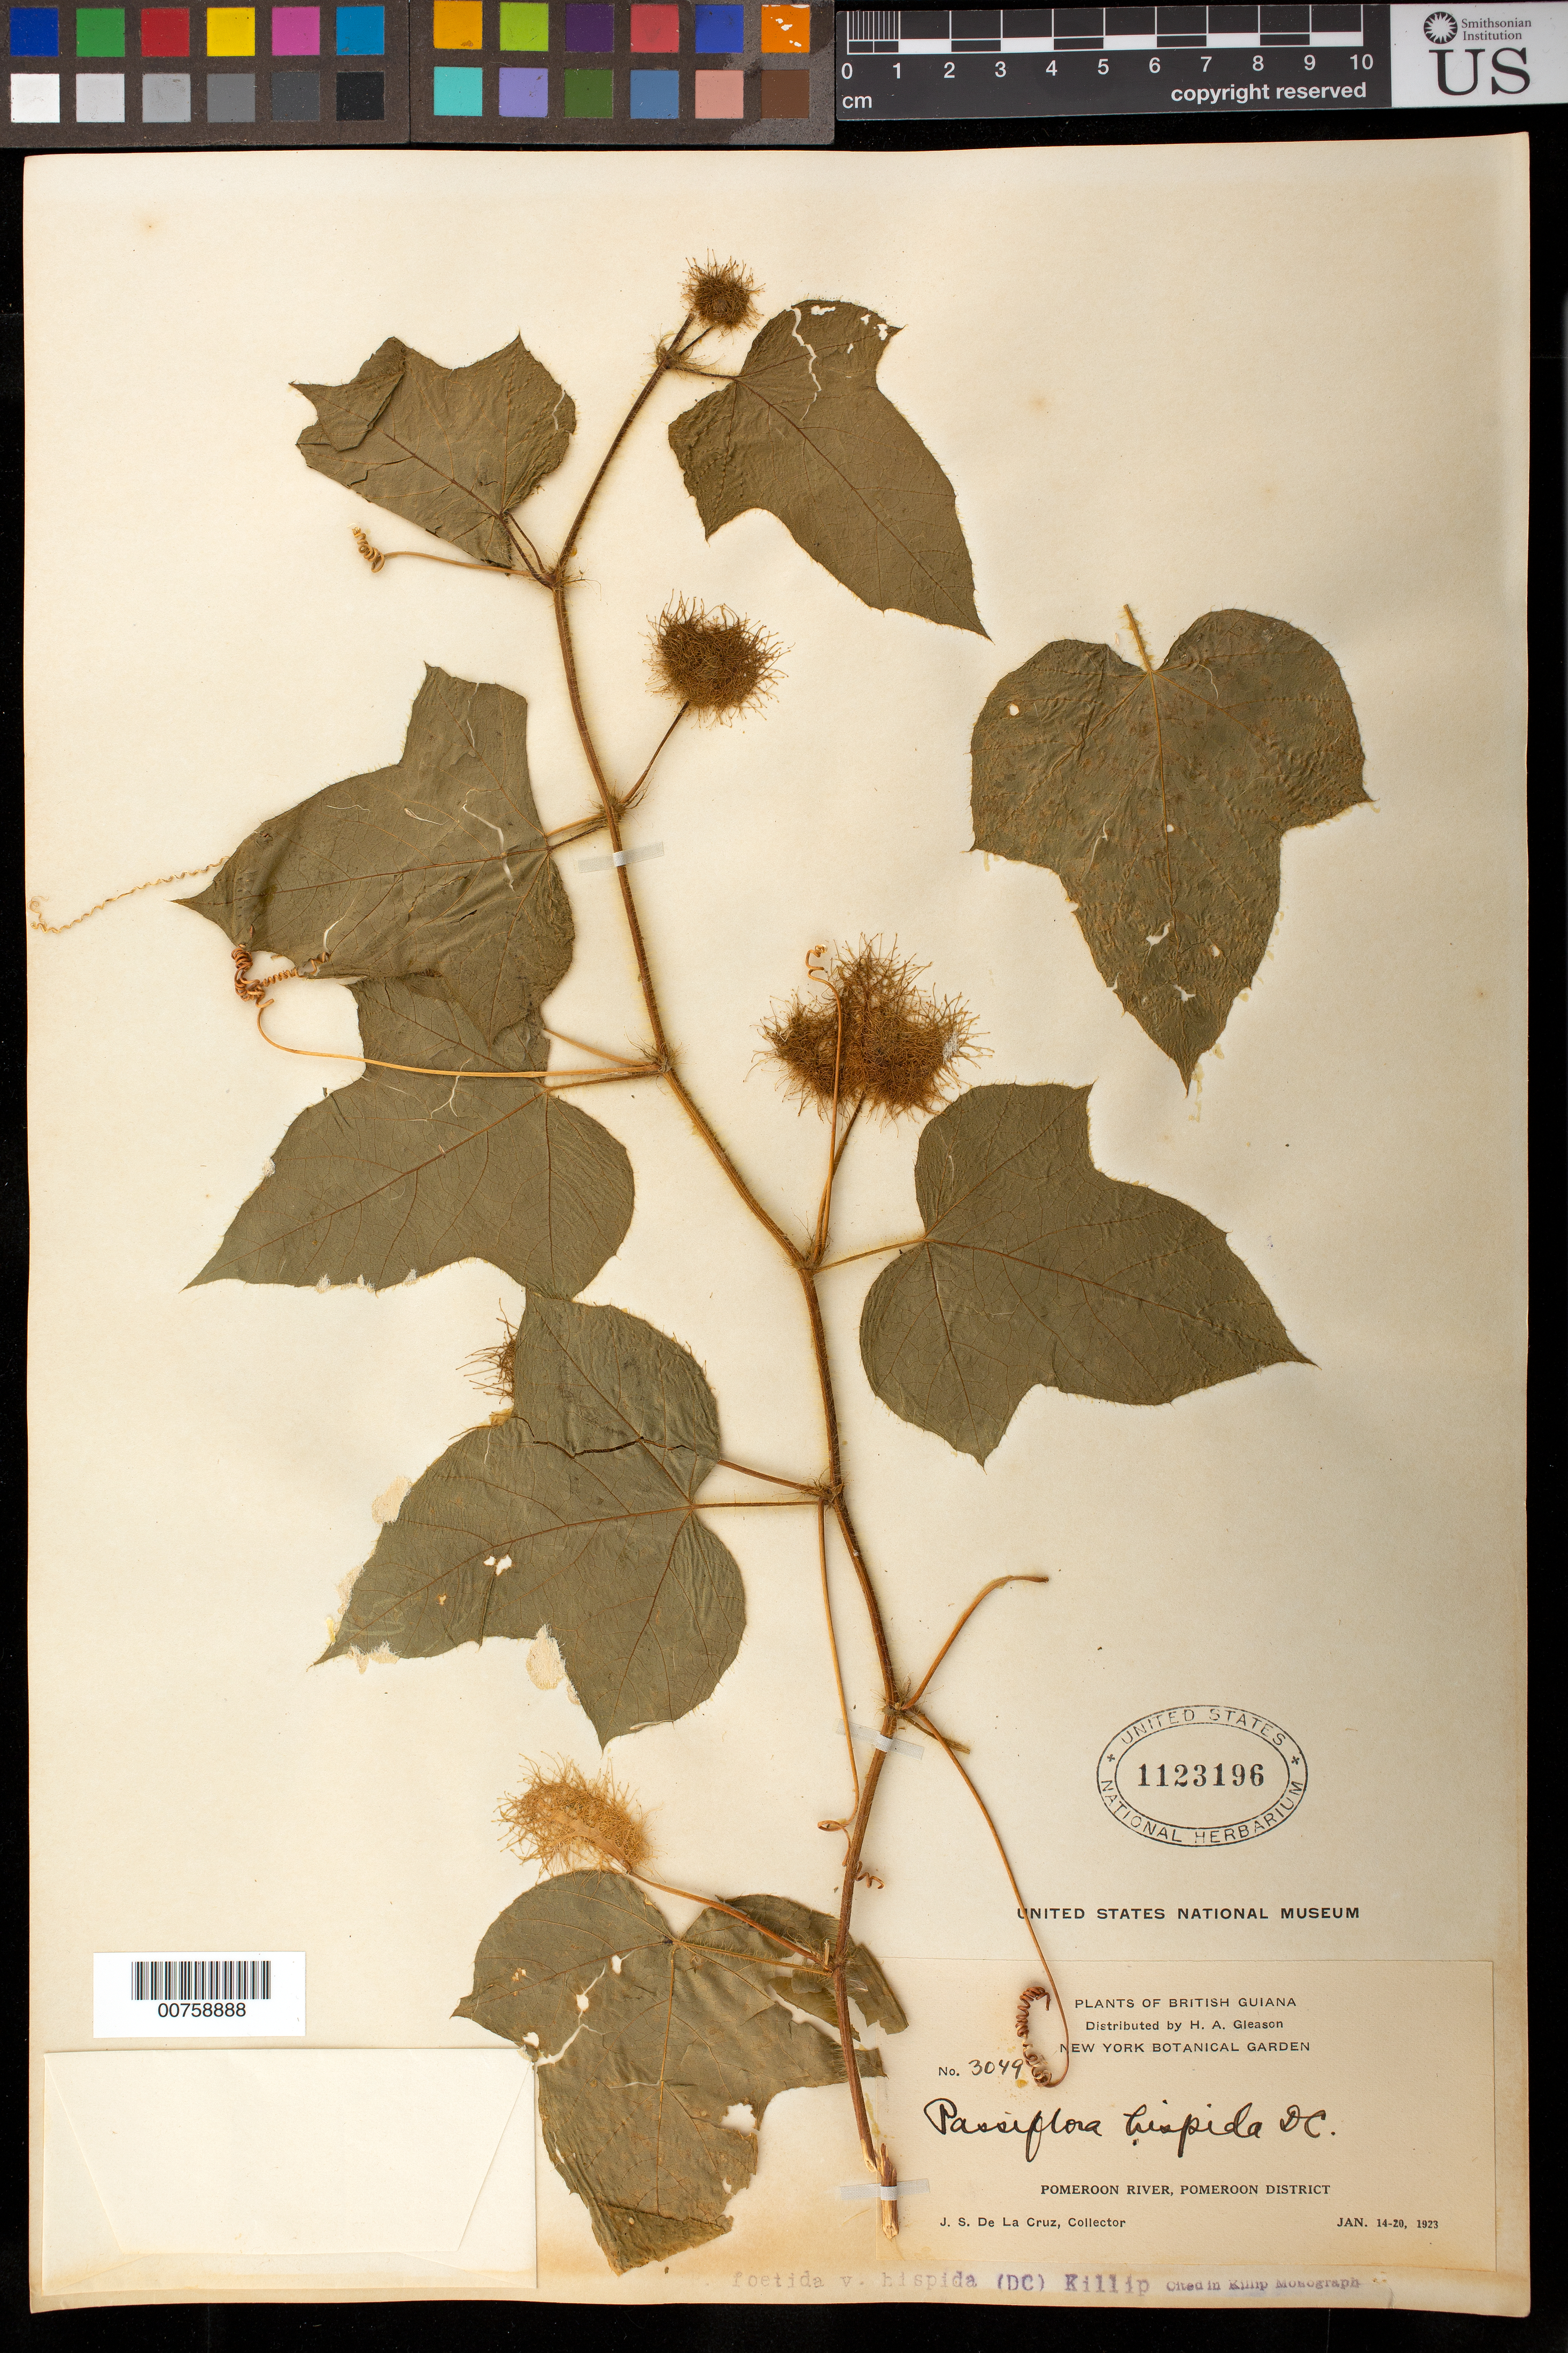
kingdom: Plantae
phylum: Tracheophyta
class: Magnoliopsida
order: Malpighiales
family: Passifloraceae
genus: Passiflora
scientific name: Passiflora foetida var. hispida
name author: (DC. ex Triana & Planch.) Killip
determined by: Feuillet, C.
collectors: J. S. de la Cruz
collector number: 3049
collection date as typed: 14-Jan-23 to 20-Jan-23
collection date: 1923-01-14/1923-01-20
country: Guyana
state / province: Pomeroon-Supenaam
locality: Pomeroon R.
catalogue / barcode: US 1123196